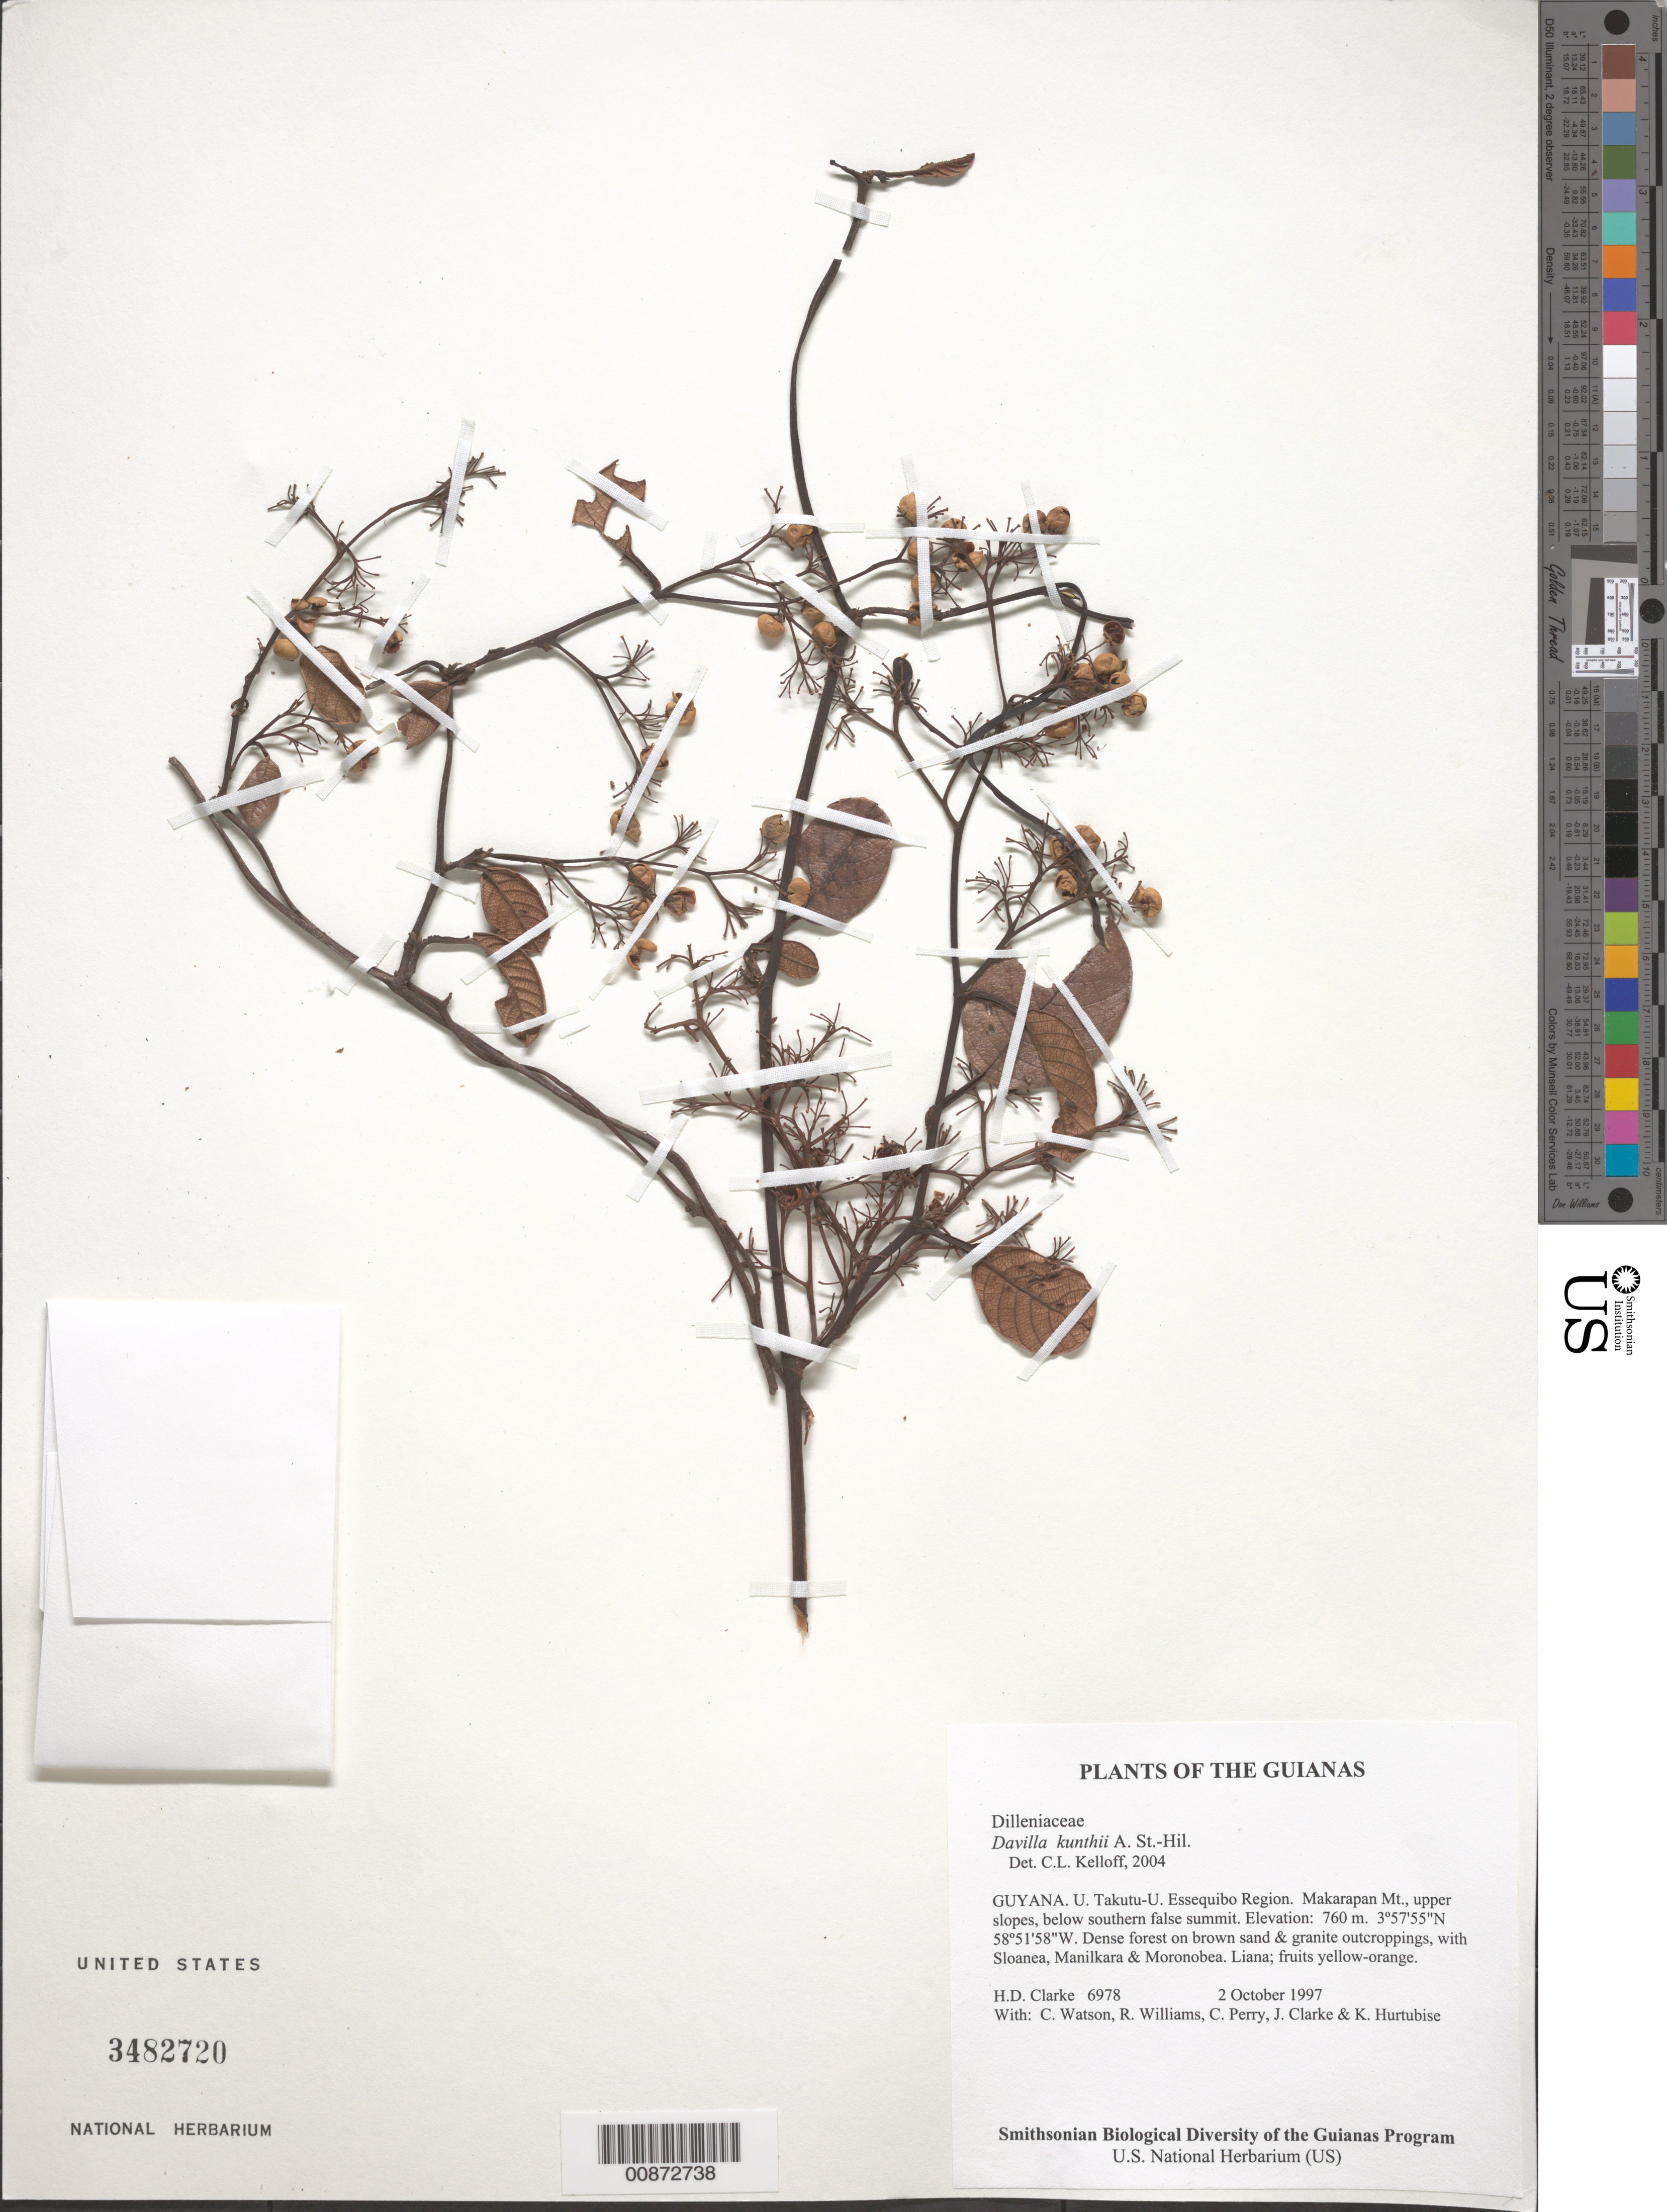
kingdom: Plantae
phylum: Tracheophyta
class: Magnoliopsida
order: Dilleniales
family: Dilleniaceae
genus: Davilla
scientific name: Davilla kunthii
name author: A. St.-Hil.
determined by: Kelloff, Carol L., (US), Smithsonian Institution - National Museum of Natural History (UNITED STATES)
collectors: H. D. Clarke, C. Watson, R. Williams, C. Perry, J. Clarke & K. Hurtubise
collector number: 6978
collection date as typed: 2 October 1997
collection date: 1997-10-02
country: Guyana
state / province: U. Takutu-U. Essequibo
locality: Makarapan Mt., upper slopes, below southern false summit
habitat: Dense forest on brown sand & granite outcroppings, with Sloanea, Manilkara & Moronobea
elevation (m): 760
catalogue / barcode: US 3482720